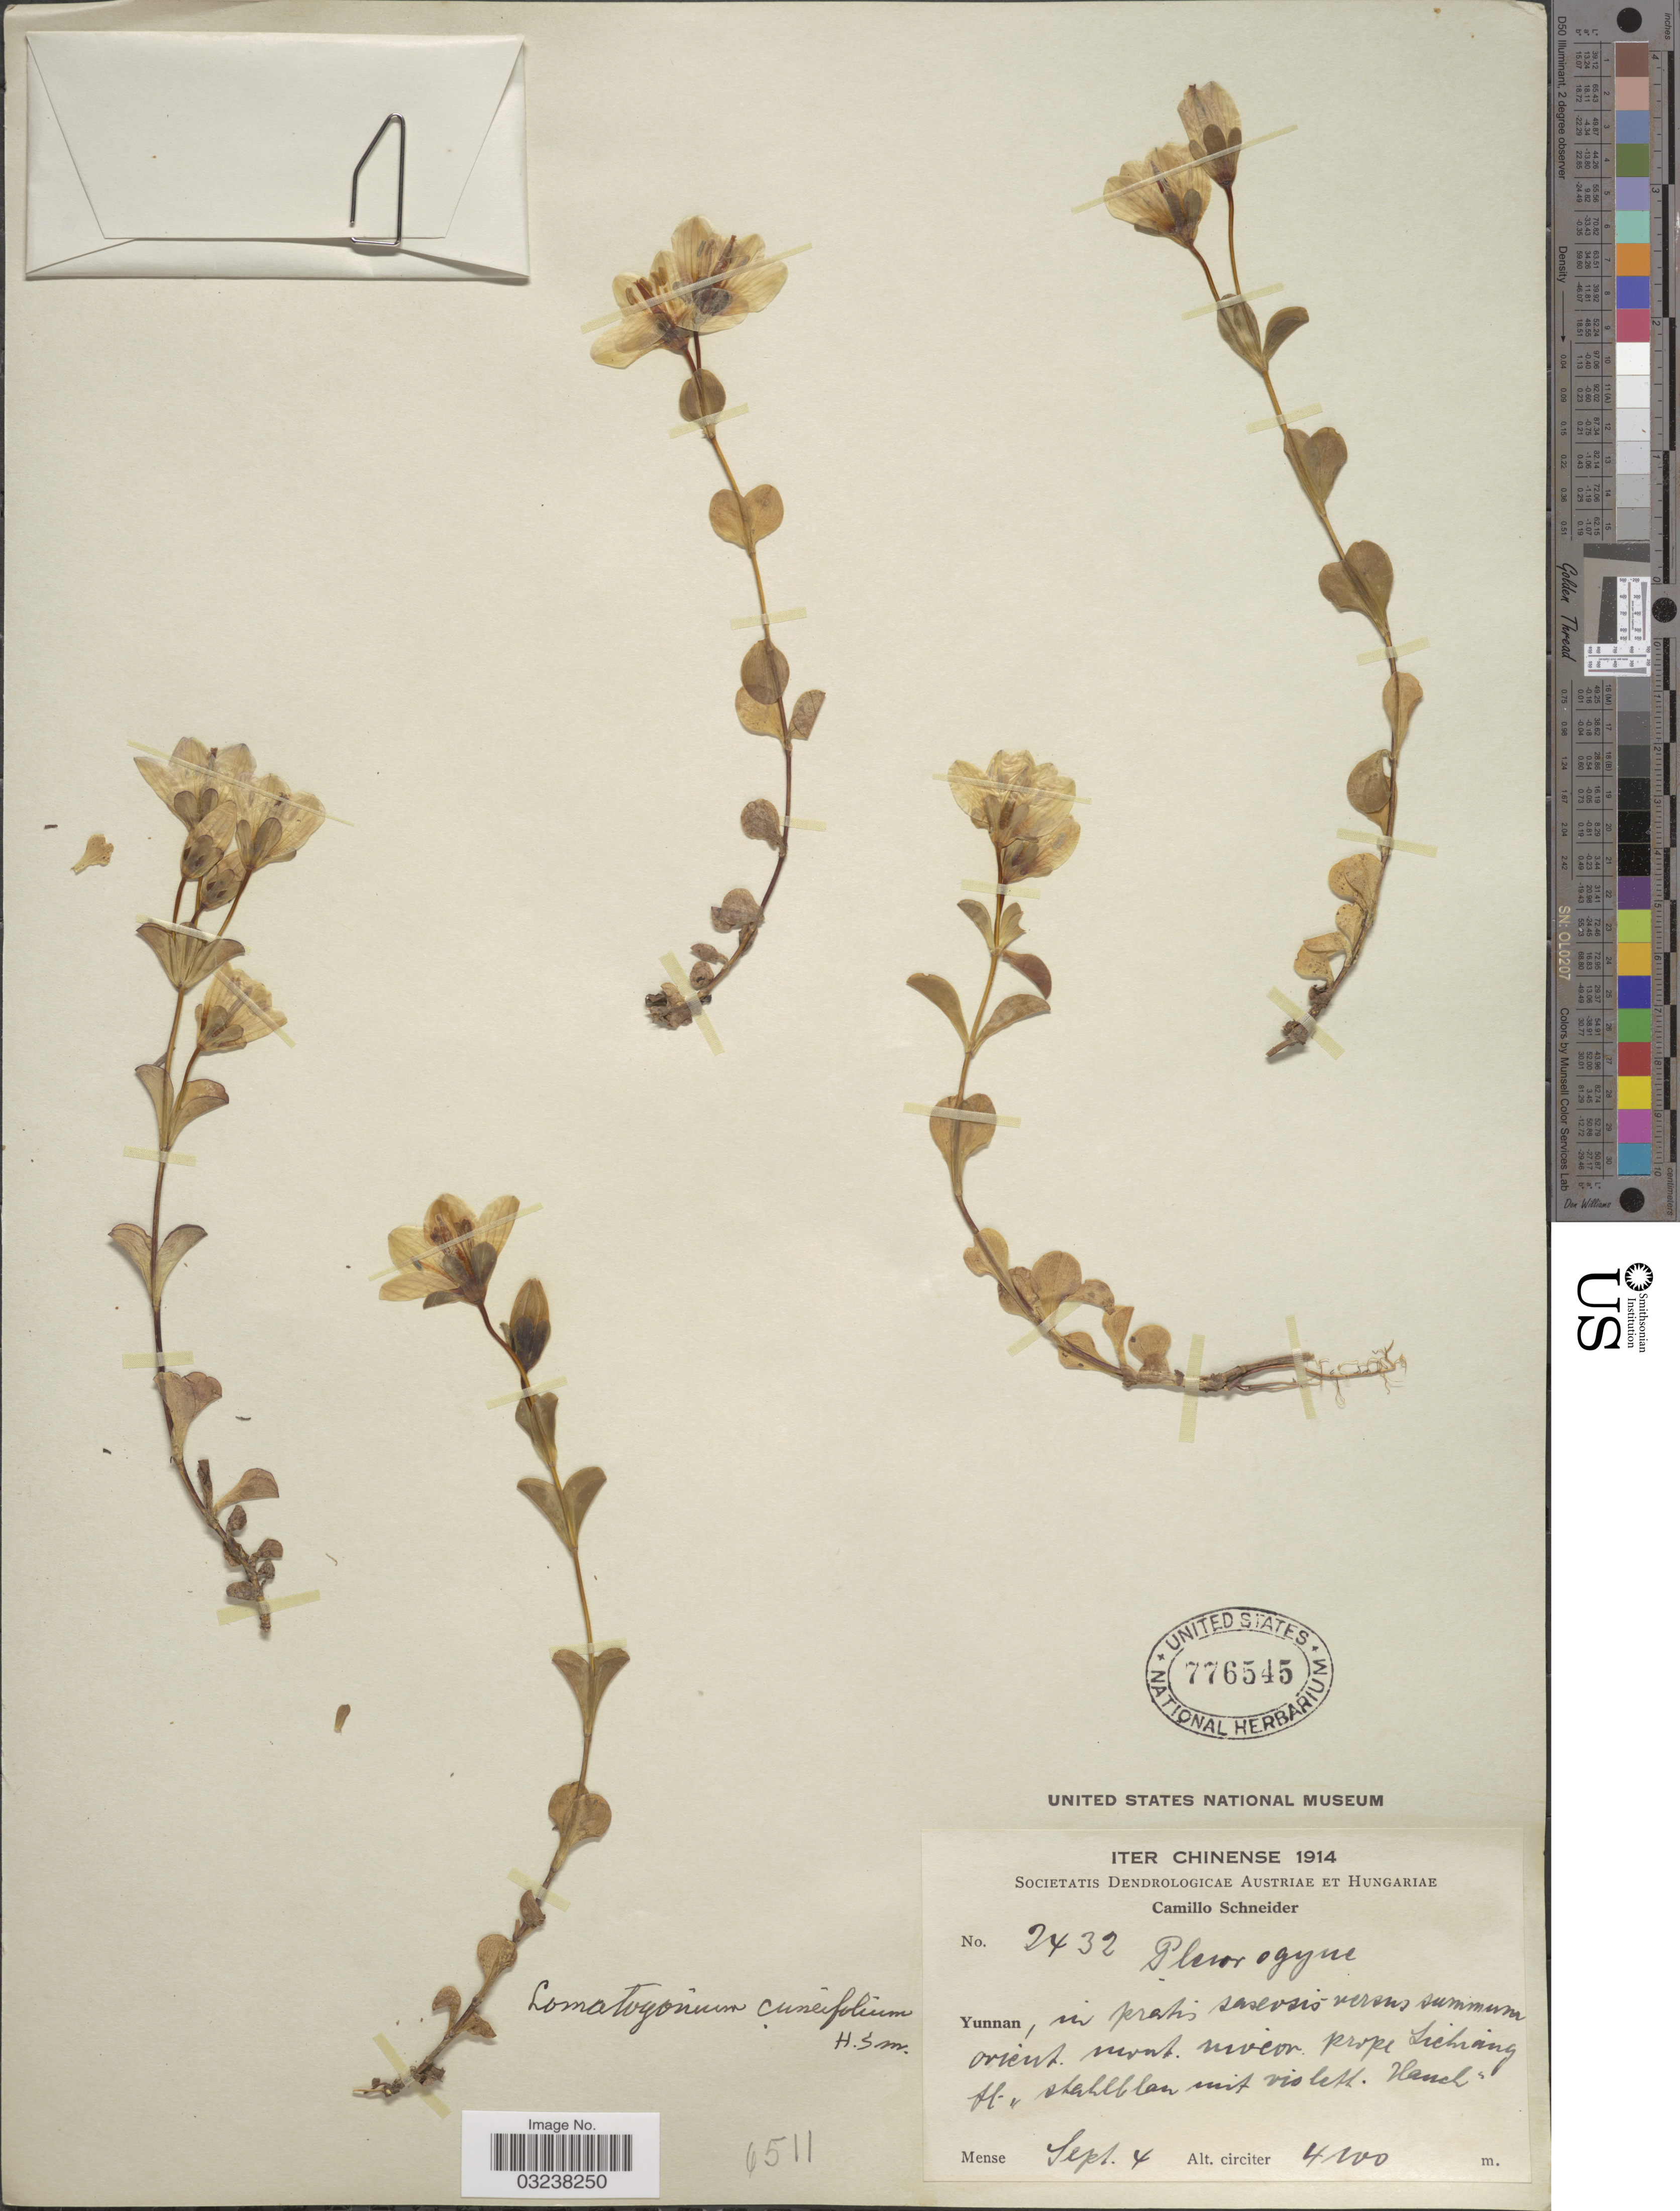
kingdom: Plantae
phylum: Tracheophyta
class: Magnoliopsida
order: Gentianales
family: Gentianaceae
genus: Lomatogonium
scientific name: Lomatogonium cuneifolium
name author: Herb. H. Sm.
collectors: C. K. Schneider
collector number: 2432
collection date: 1914-09-04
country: China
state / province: Yunnan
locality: Yunna, in pratis sasevosis [interpreted] versus summum orient. mont. niveor prope Lichiang.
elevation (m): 4100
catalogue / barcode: US 776545